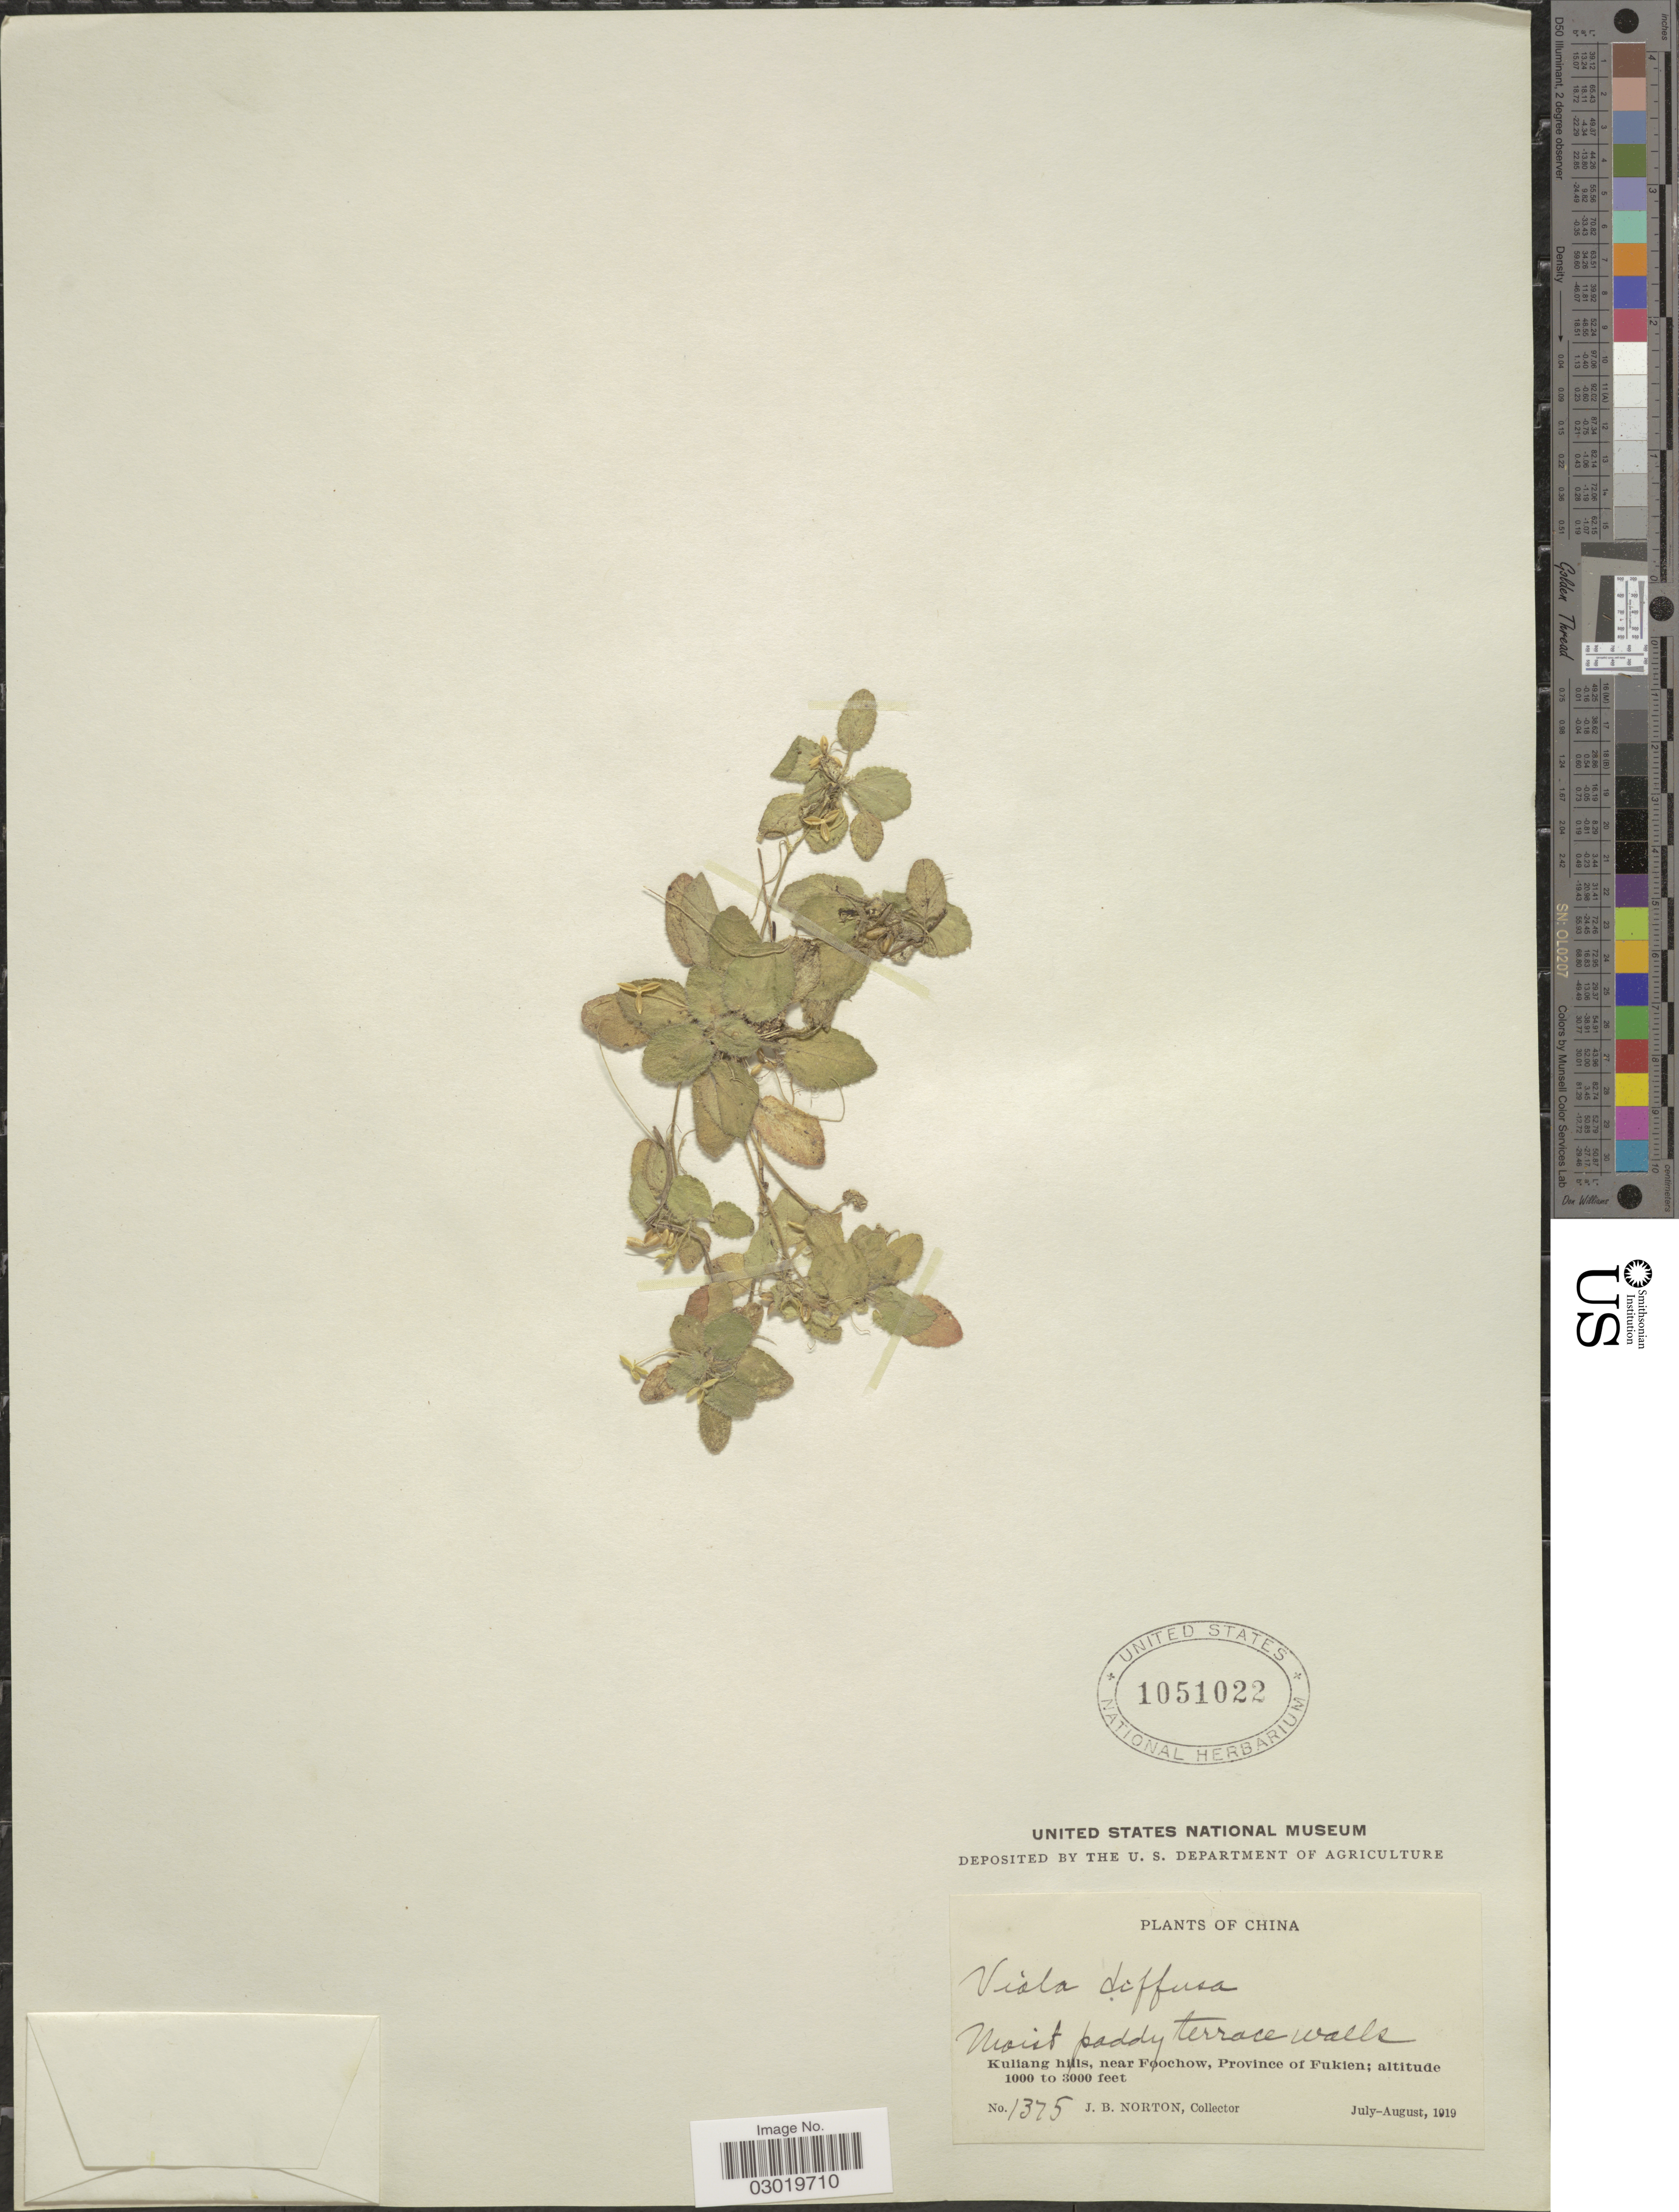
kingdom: Plantae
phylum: Tracheophyta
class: Magnoliopsida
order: Malpighiales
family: Violaceae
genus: Viola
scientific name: Viola diffusa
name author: Ging.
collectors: J. B. Norton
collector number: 1375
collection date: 1919-07/1919-08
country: China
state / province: Fujian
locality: Kuliang hills, near Foochow, Province of Fukien.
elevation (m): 305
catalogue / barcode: US 1051022